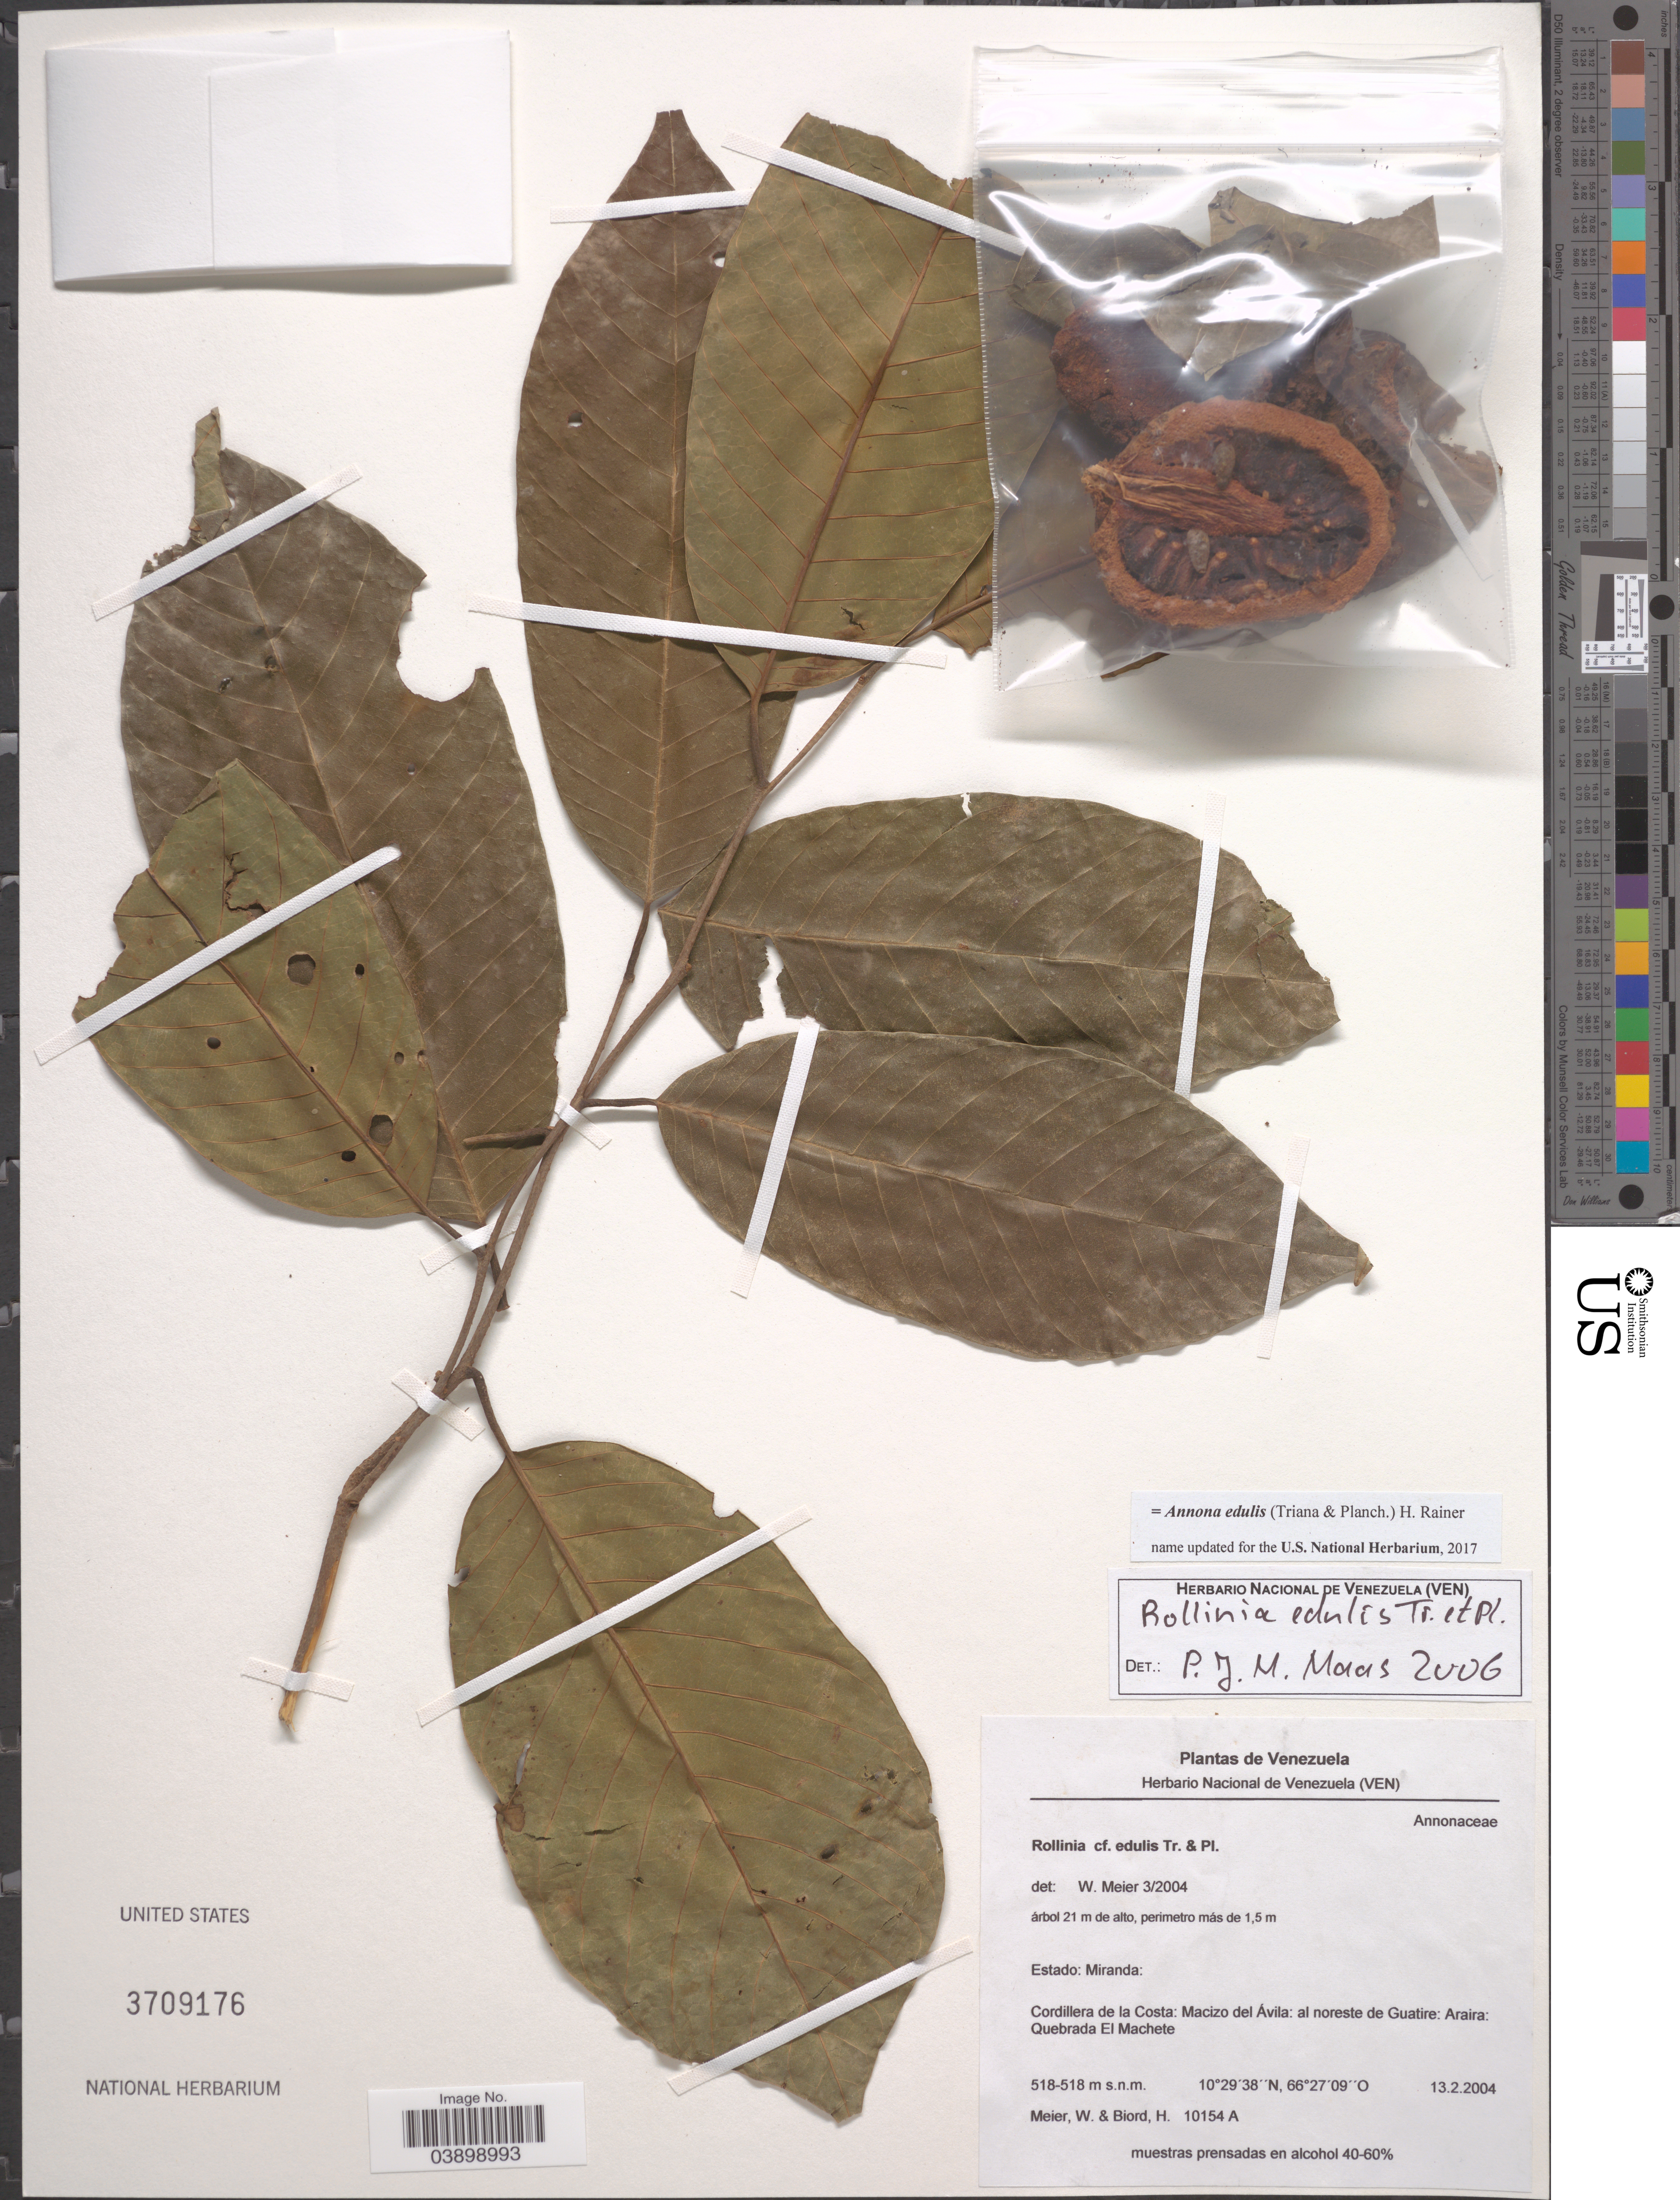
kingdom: Plantae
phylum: Tracheophyta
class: Magnoliopsida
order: Magnoliales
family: Annonaceae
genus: Annona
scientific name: Annona edulis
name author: (Triana & Planch.) H. Rainer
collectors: W. Meier & H. Biord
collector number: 10154A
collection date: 2004-02-13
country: Venezuela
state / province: Miranda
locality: Cordillera de la Costa: Macizo del Ávila: al noreste de Guatire: Araira: Quebrada El Machete.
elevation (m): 518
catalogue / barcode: US 3709176